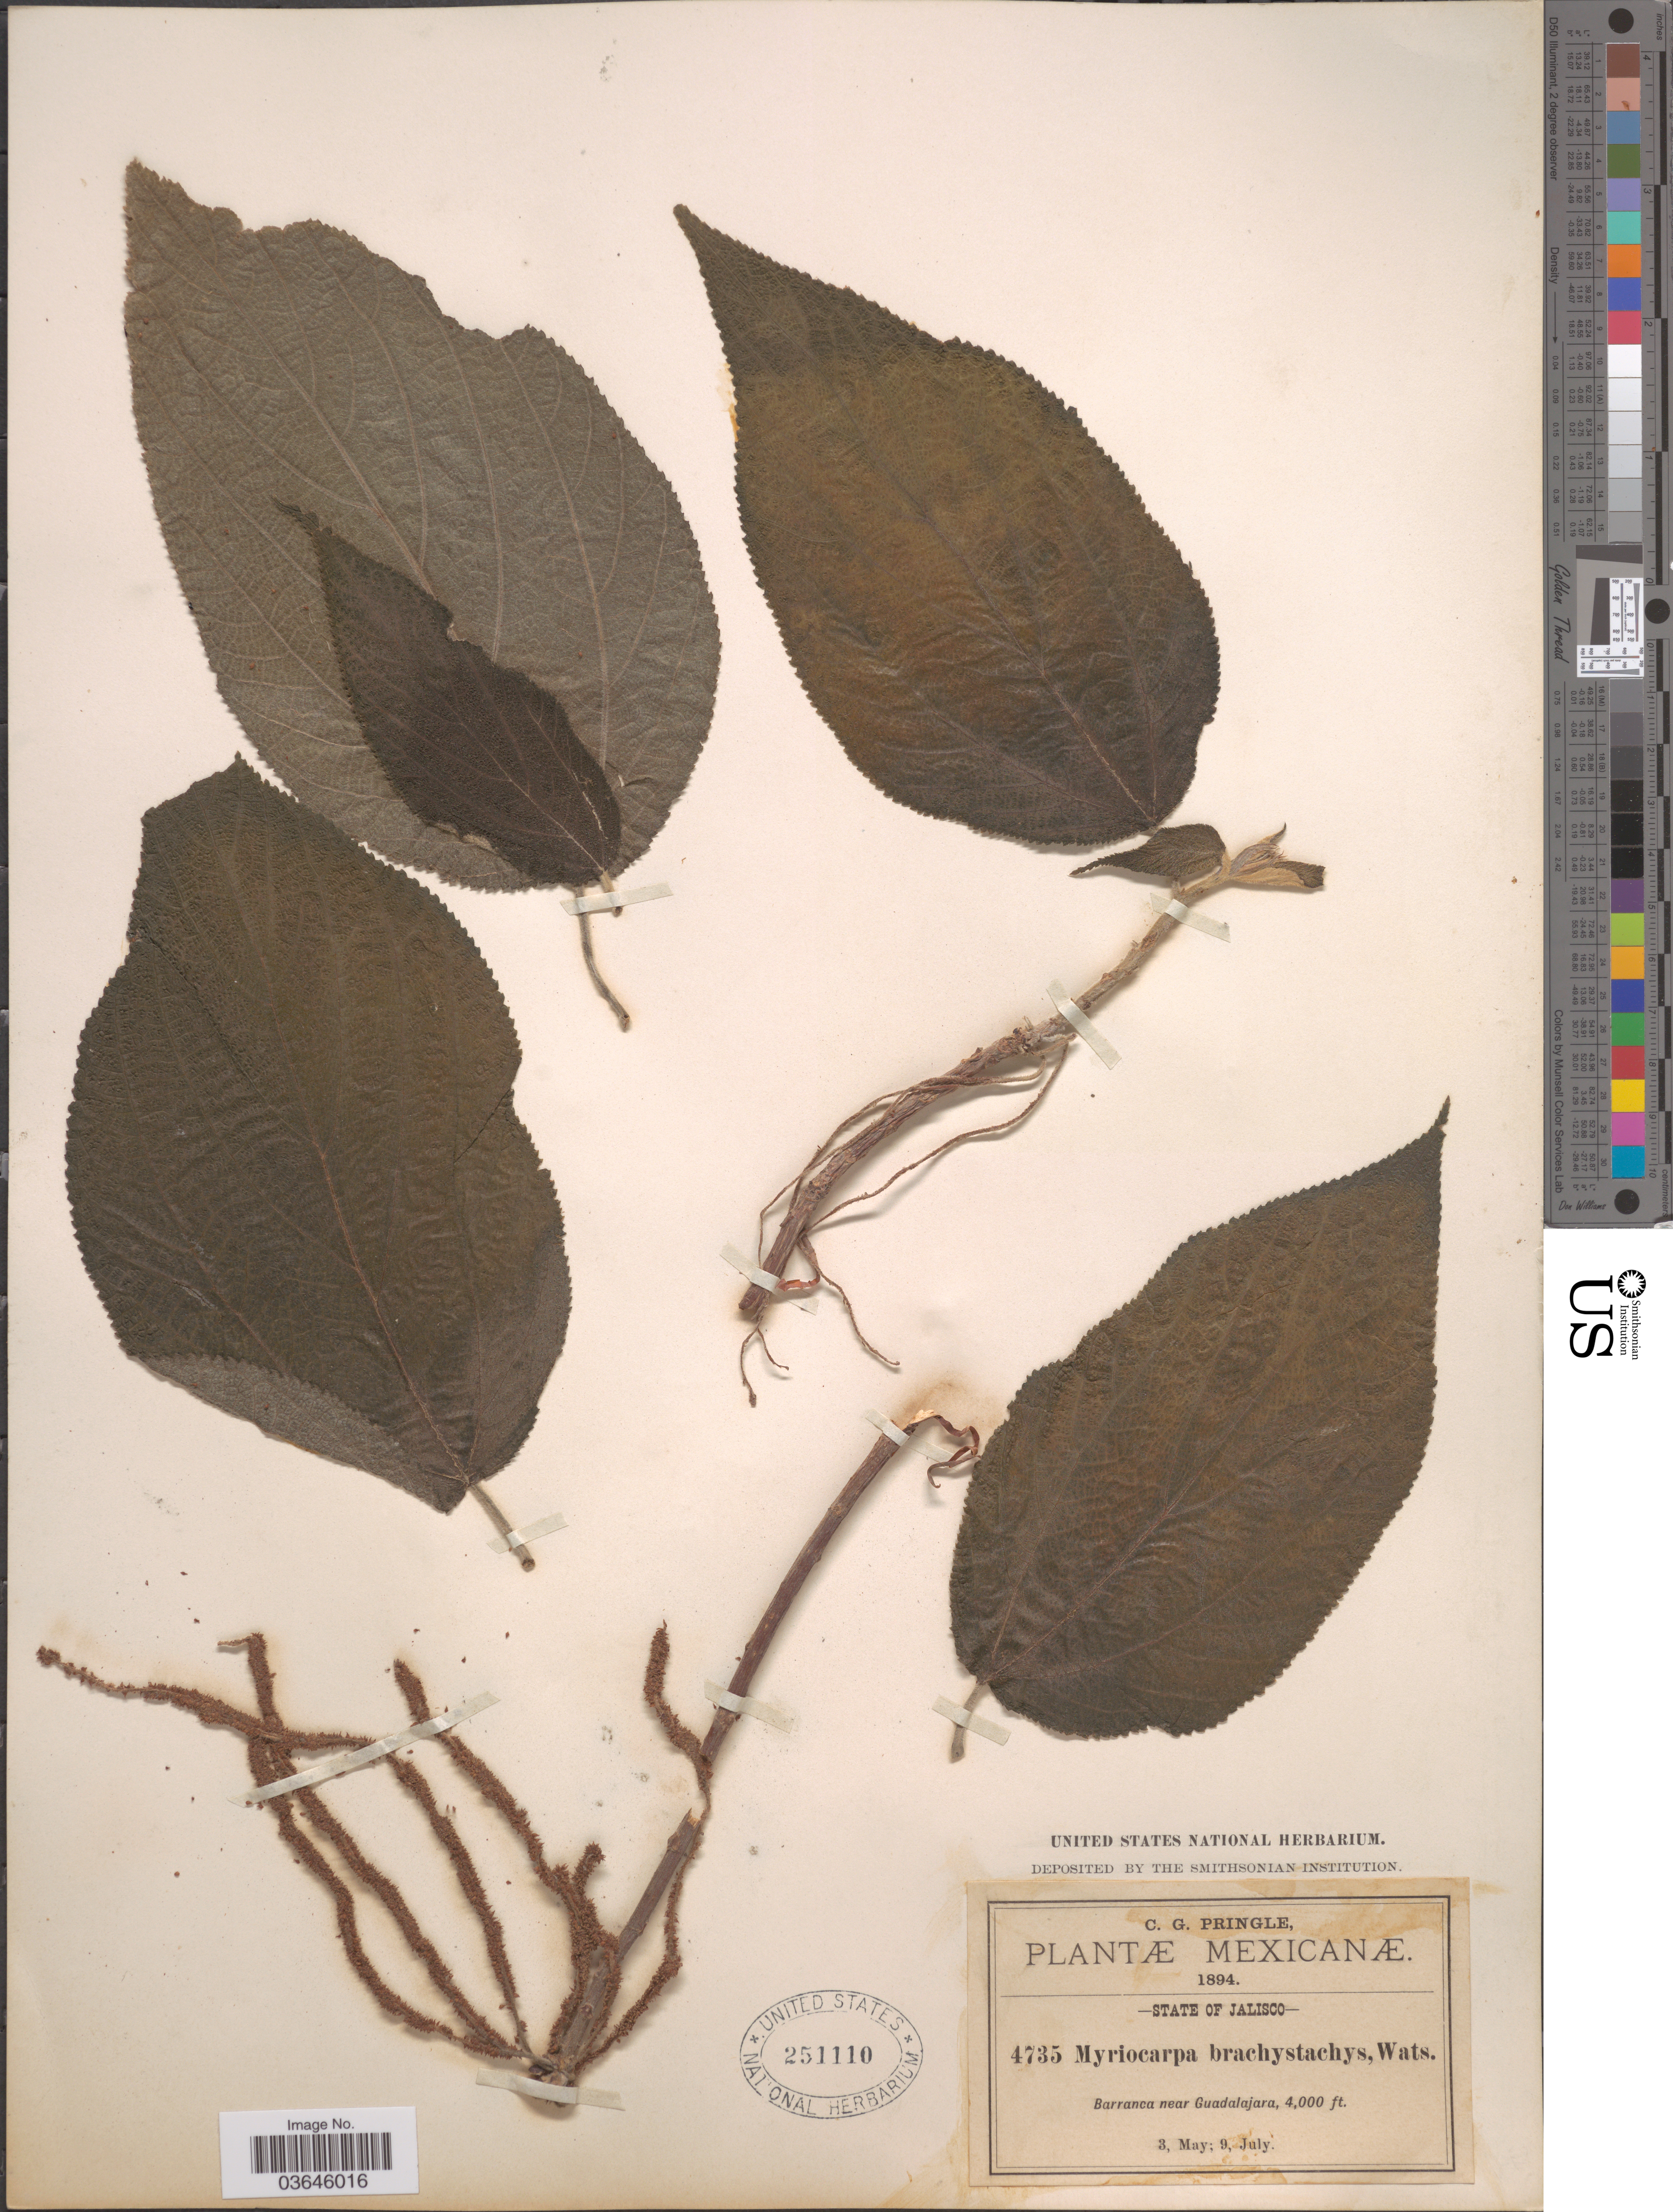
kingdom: Plantae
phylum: Tracheophyta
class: Magnoliopsida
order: Rosales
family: Urticaceae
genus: Myriocarpa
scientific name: Myriocarpa brachystachys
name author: S. Watson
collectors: C. G. Pringle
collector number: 4735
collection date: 1894-05-03/1894-07-09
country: Mexico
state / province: Jalisco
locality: Barranca near Guadalajara.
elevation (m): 1219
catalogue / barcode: US 251110